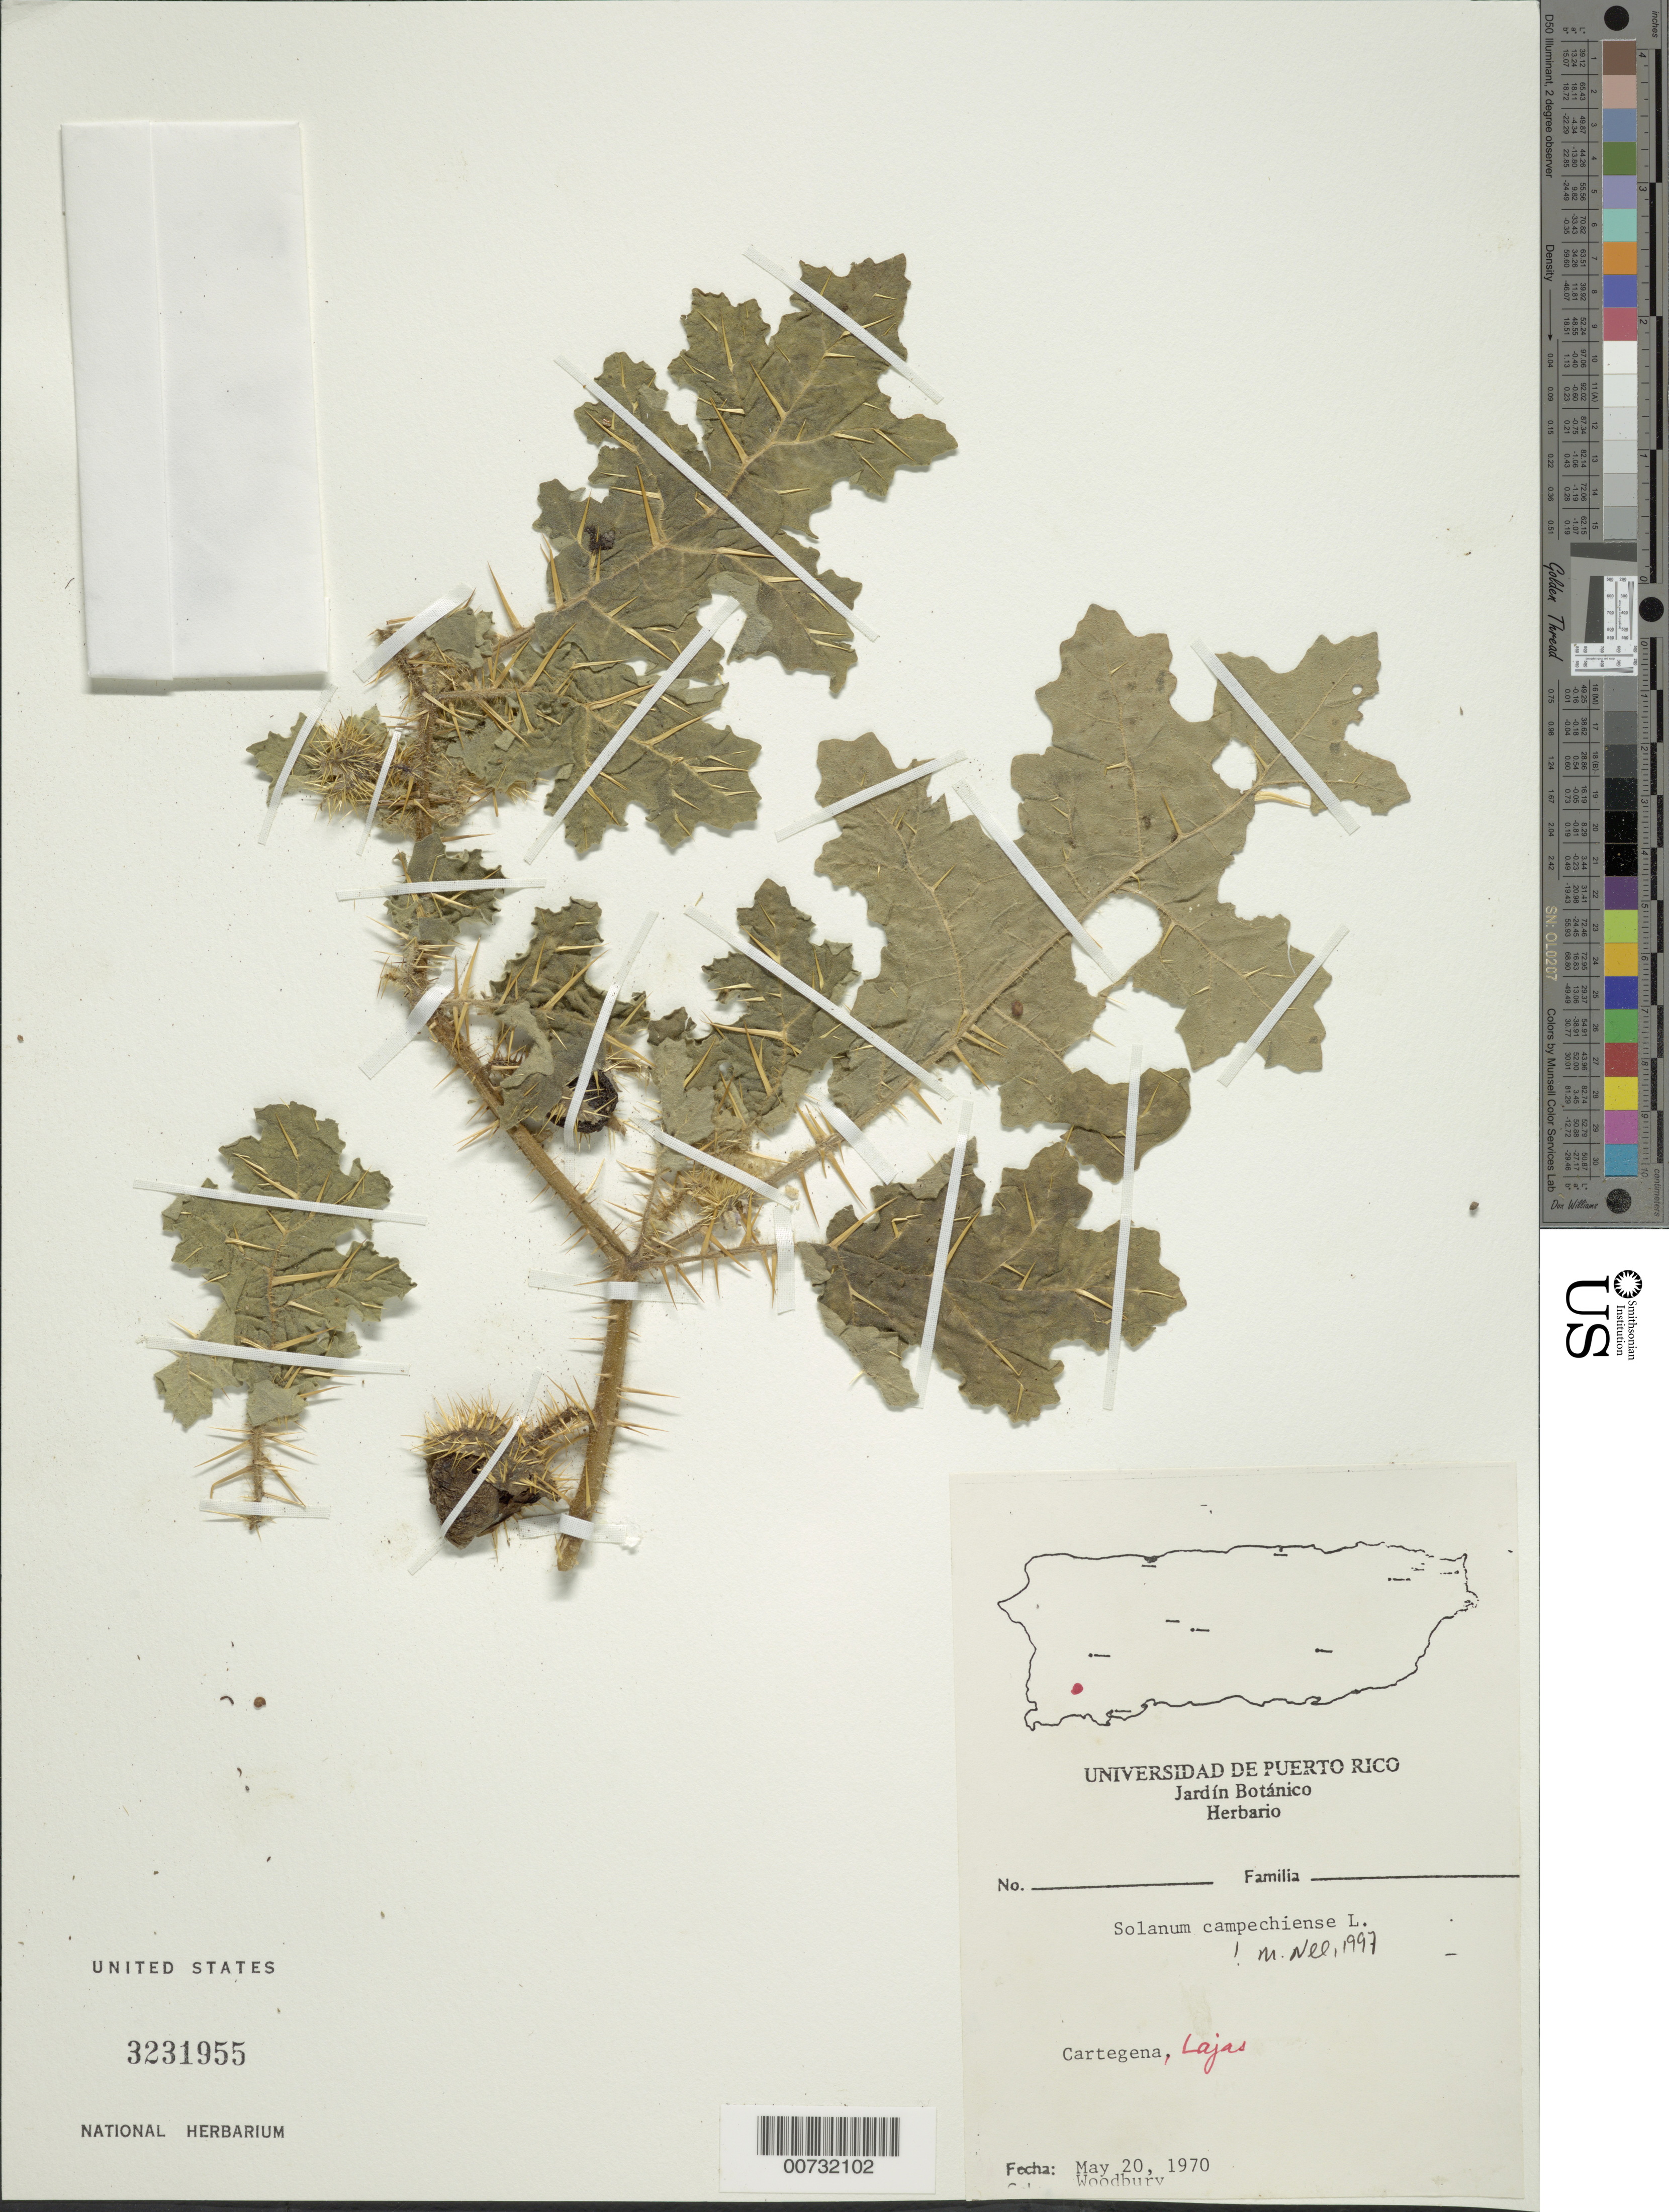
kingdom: Plantae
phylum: Tracheophyta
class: Magnoliopsida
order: Solanales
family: Solanaceae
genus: Solanum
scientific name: Solanum campechiense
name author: L.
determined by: Nee, Michael H.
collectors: R. O. Woodbury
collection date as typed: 20 May 1970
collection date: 1970-05-20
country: Puerto Rico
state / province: Lajas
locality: Cartegena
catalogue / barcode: US 3231955